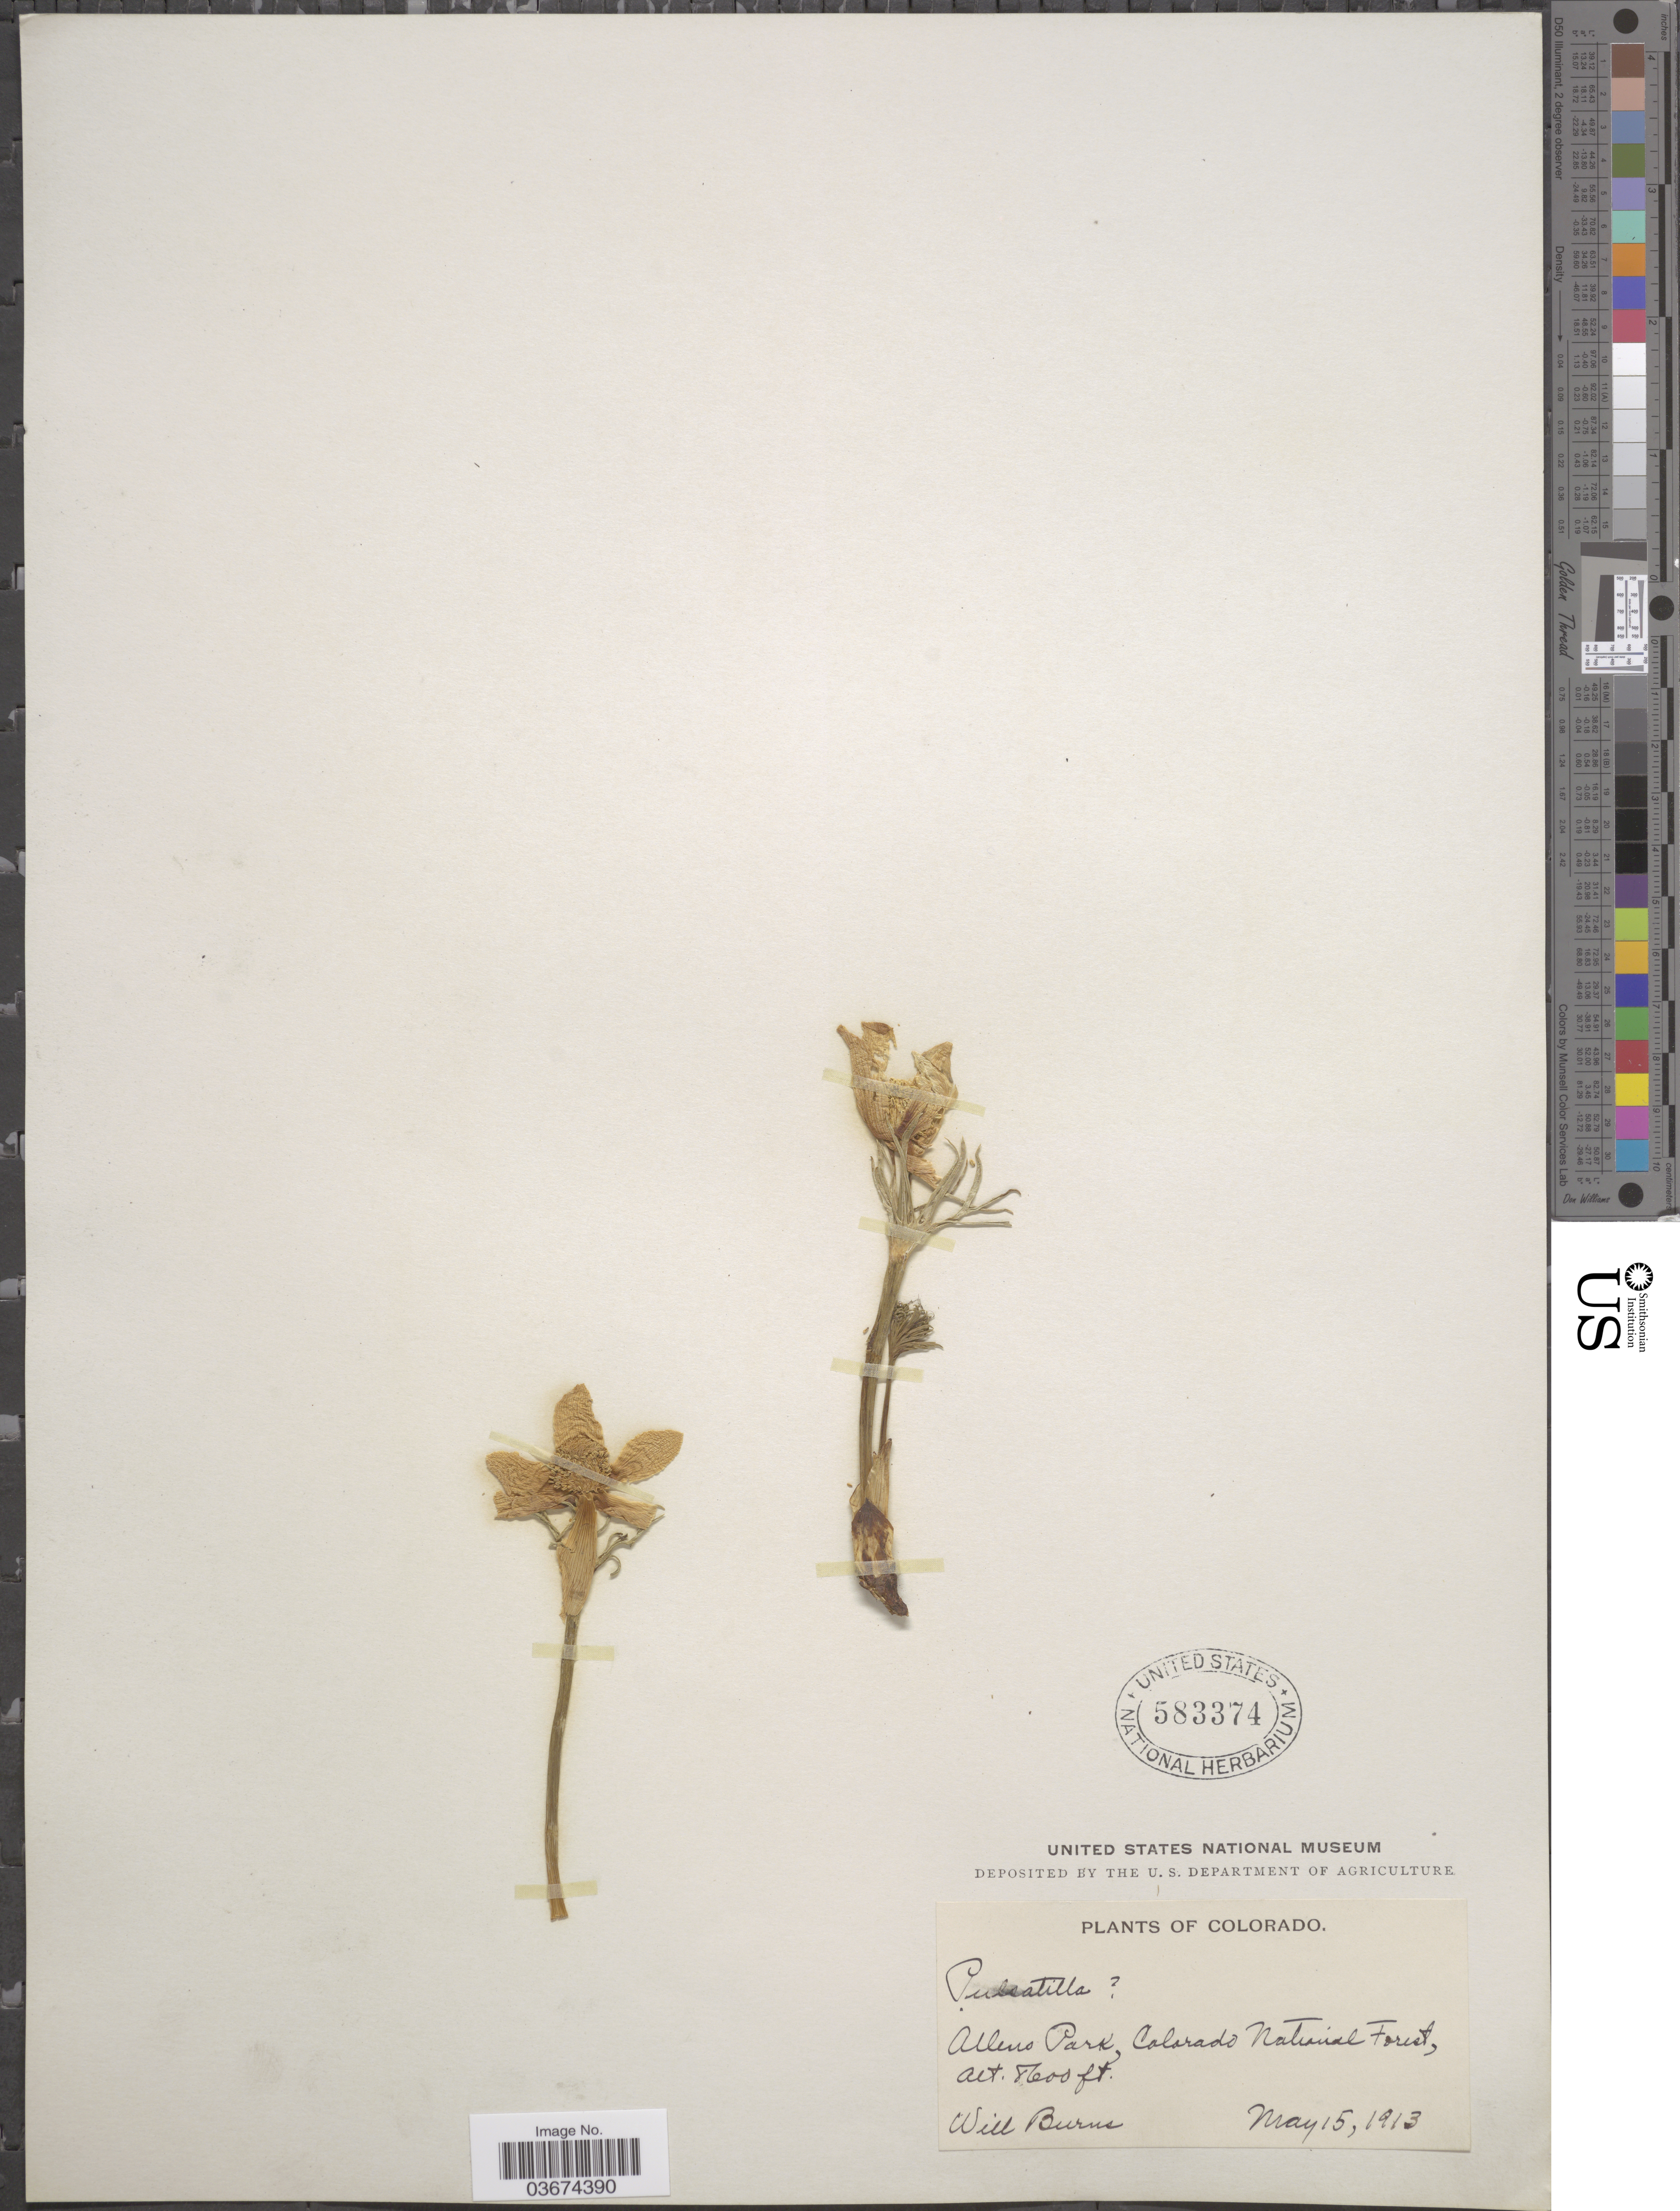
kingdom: Plantae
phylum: Tracheophyta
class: Magnoliopsida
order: Ranunculales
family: Ranunculaceae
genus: Pulsatilla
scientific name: Pulsatilla sp.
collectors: W. Burns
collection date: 1913-05-15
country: United States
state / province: Colorado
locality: Allens Park, Colorado National Forest.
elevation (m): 2621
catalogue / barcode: US 583374